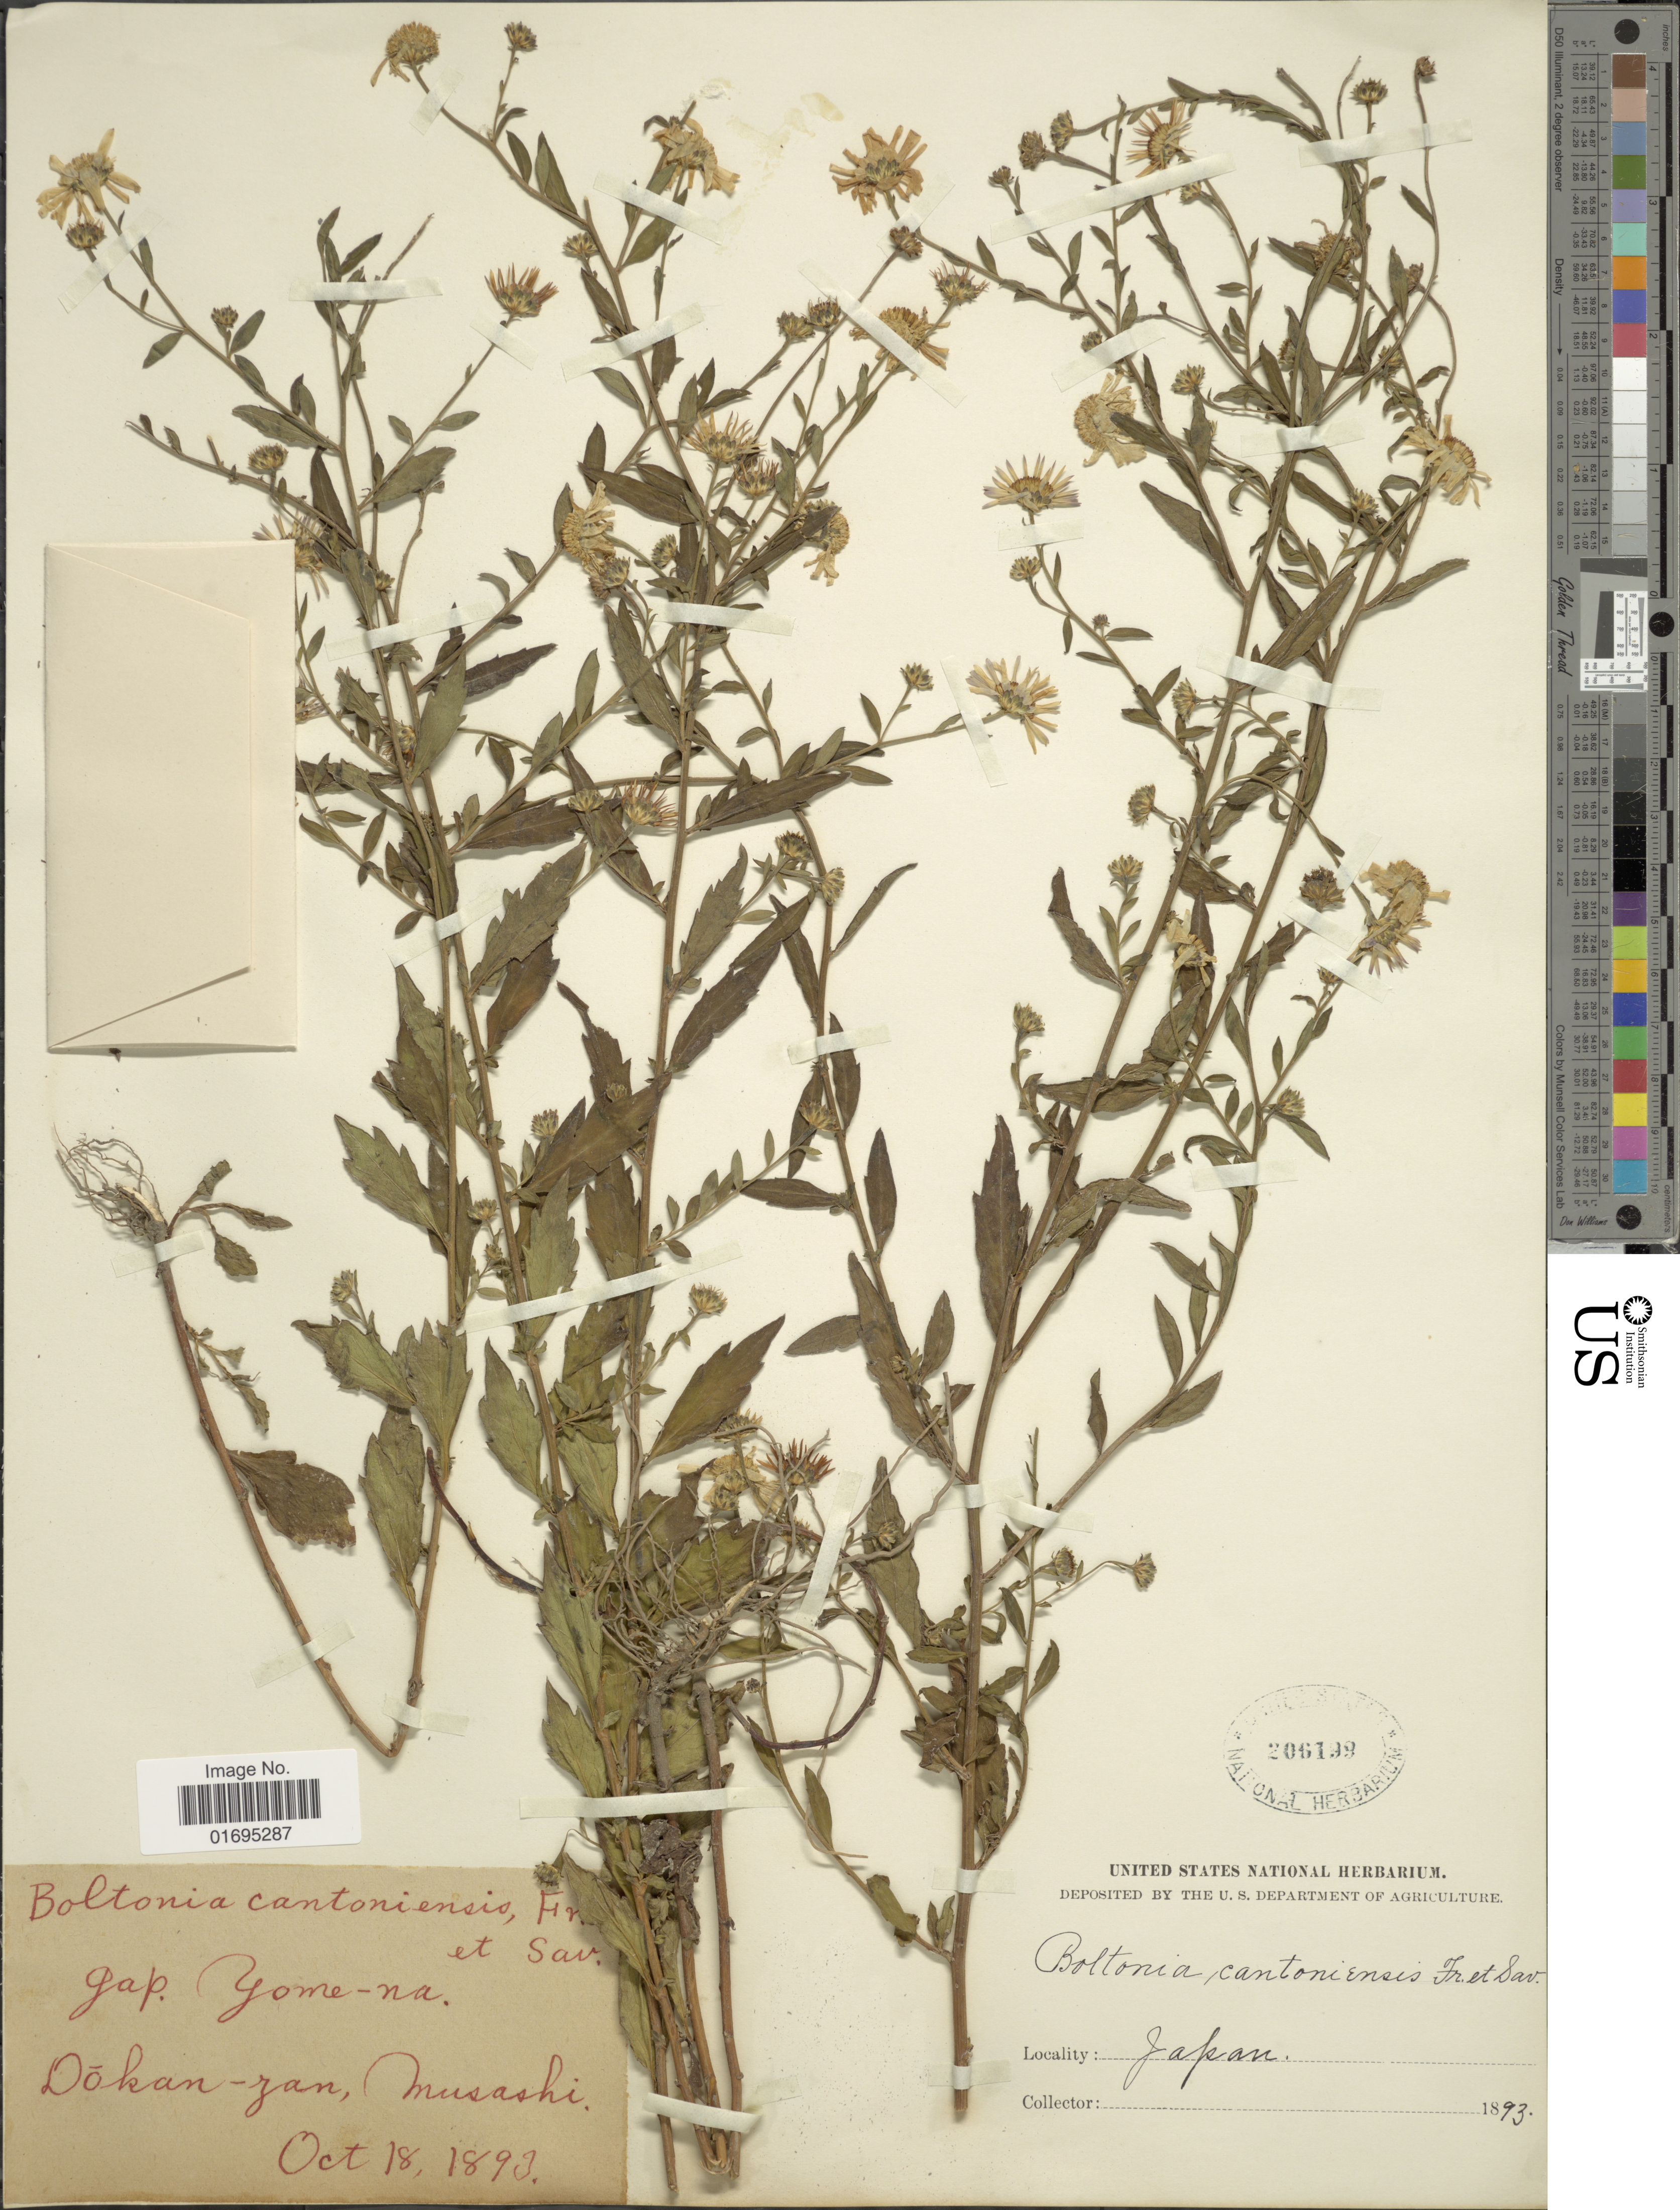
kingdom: Plantae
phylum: Tracheophyta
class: Magnoliopsida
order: Asterales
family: Asteraceae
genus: Kalimeris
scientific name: Kalimeris pinnatifida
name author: (Maxim.) Kitam.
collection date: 1893-10-18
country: Japan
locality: Dokan-zan, Musashi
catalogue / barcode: US 206199